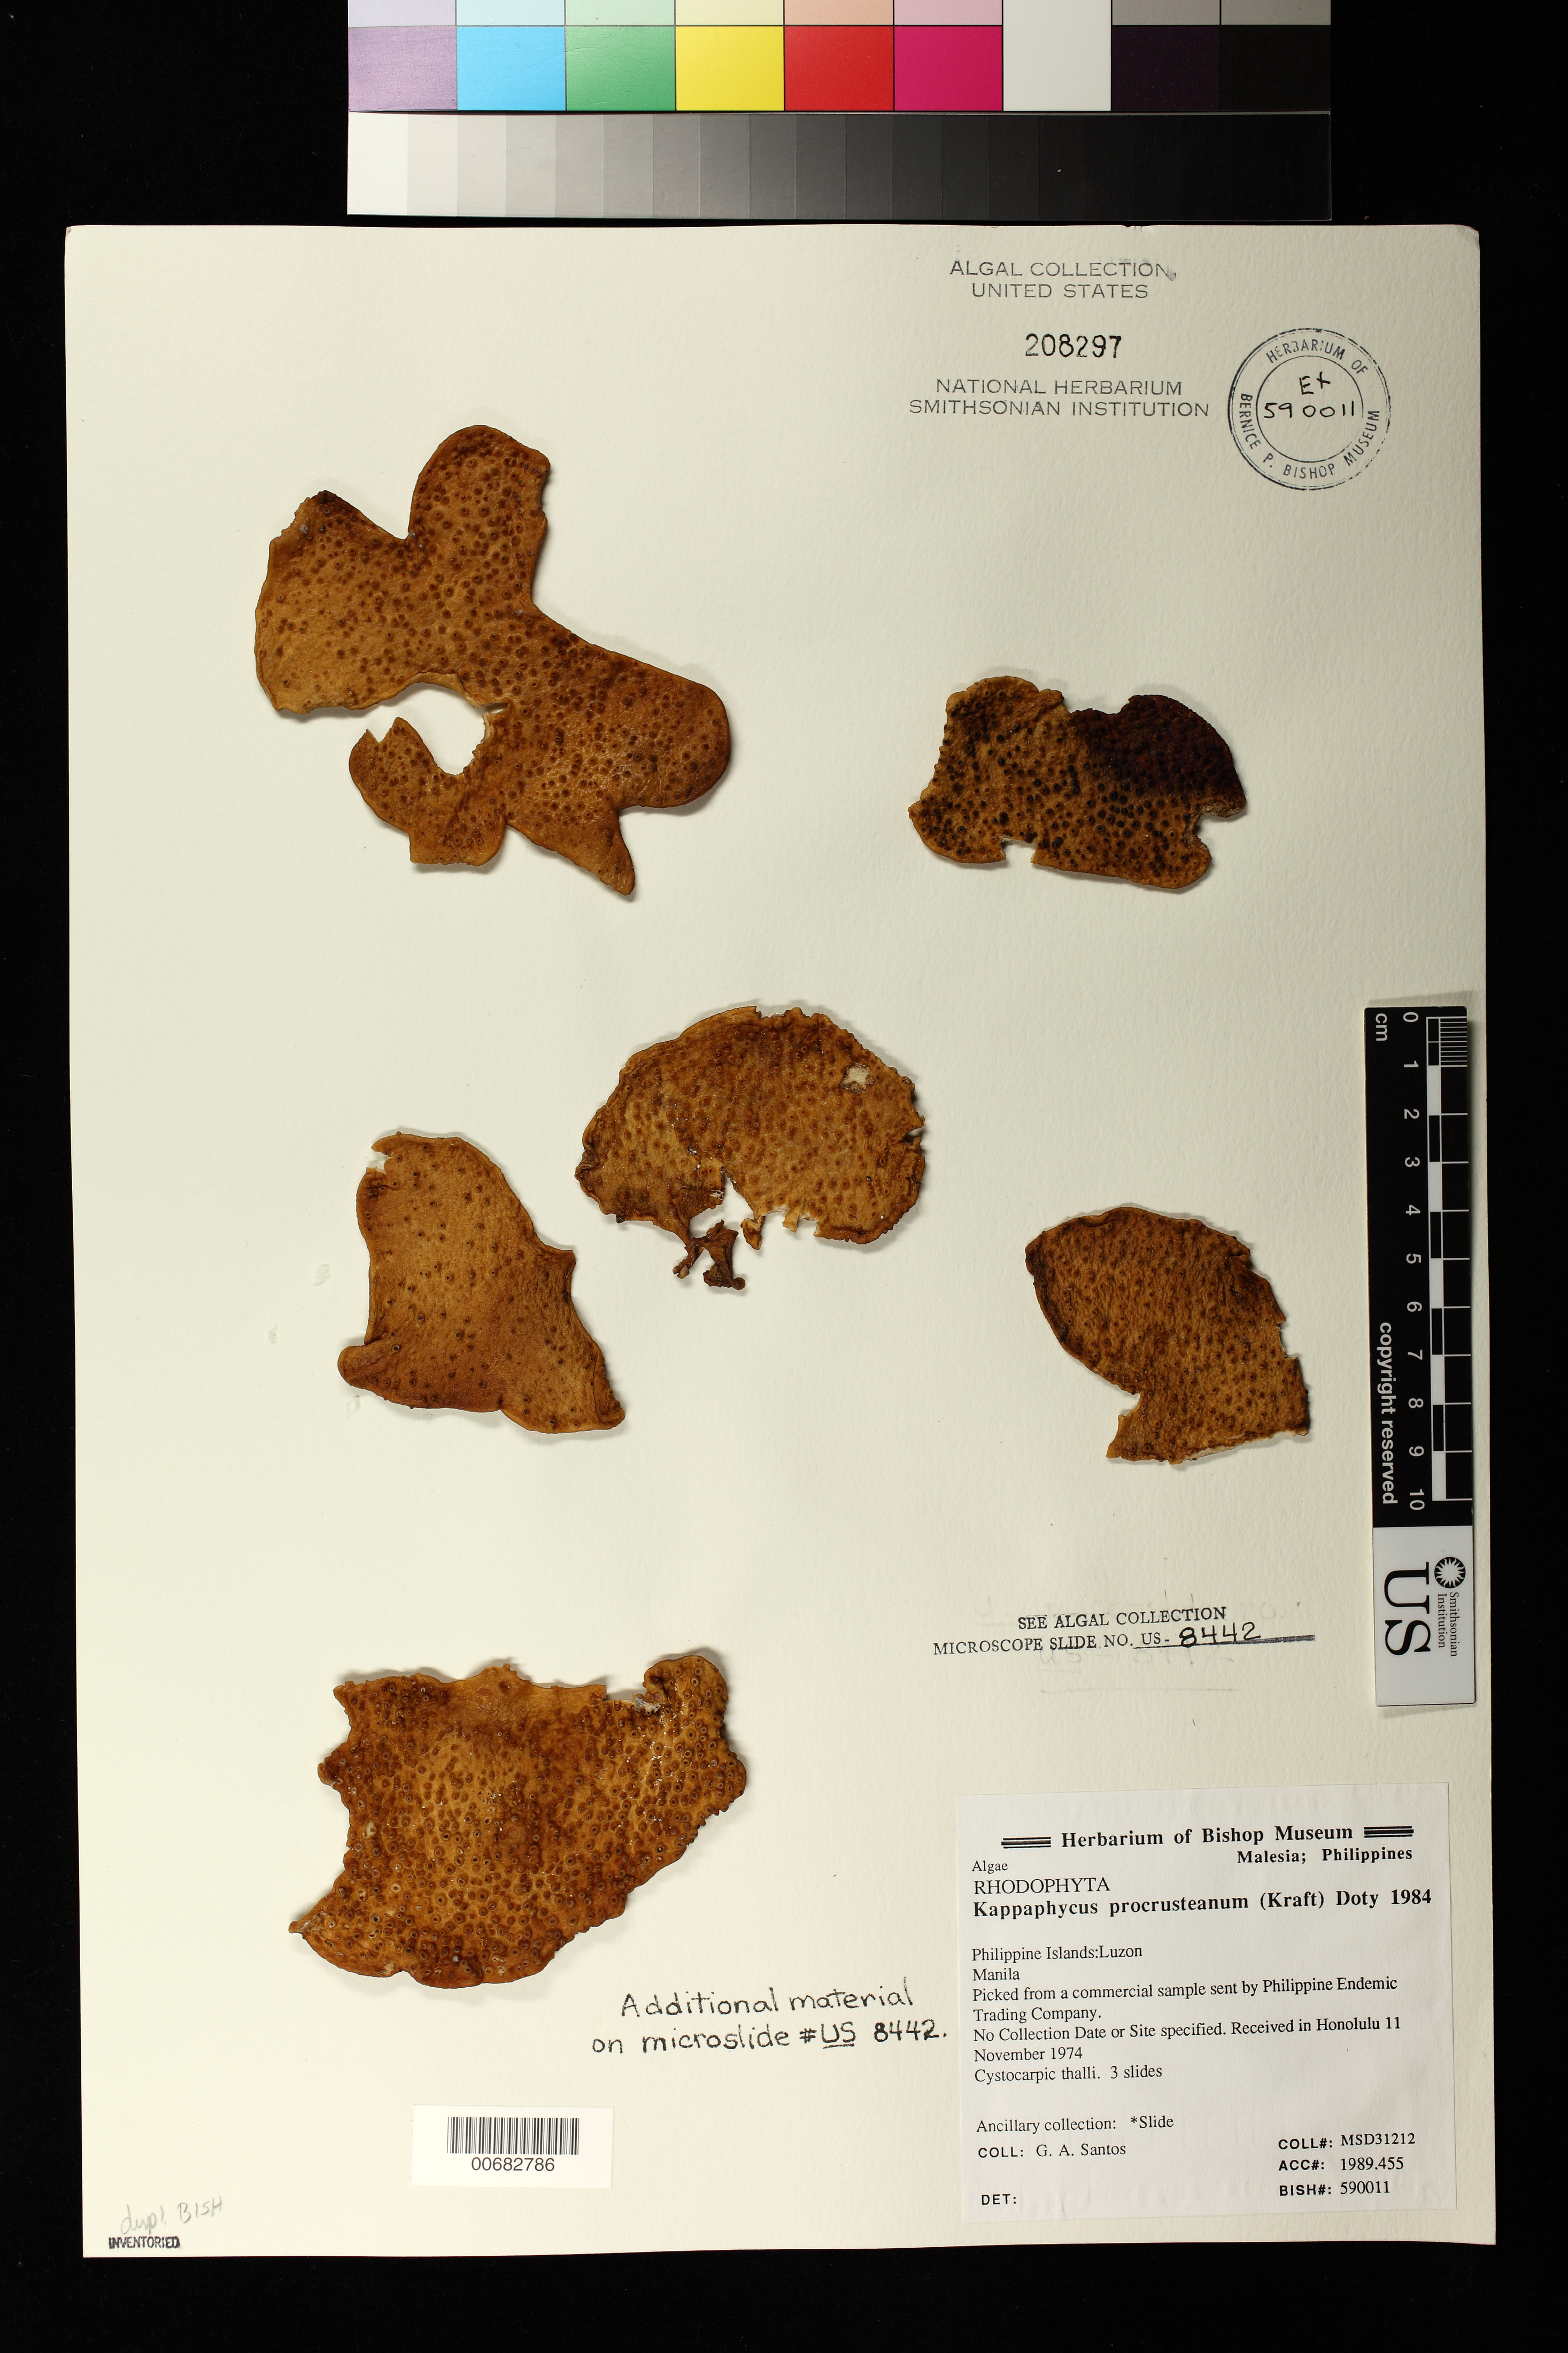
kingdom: Plantae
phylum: Rhodophyta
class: Florideophyceae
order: Gigartinales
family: Solieriaceae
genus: Kappaphycus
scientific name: Kappaphycus procrusteanus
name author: (G.T.Kraft) Doty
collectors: G. Santos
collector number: MSD 31212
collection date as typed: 11 Nov 1974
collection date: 1974-11-11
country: Philippines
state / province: National Capital Region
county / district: Manila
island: Luzon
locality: Manila (commercial sample sent by Philippine Endemic Trading Company; received in Honolulu 11 November 1974))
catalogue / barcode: US 208297